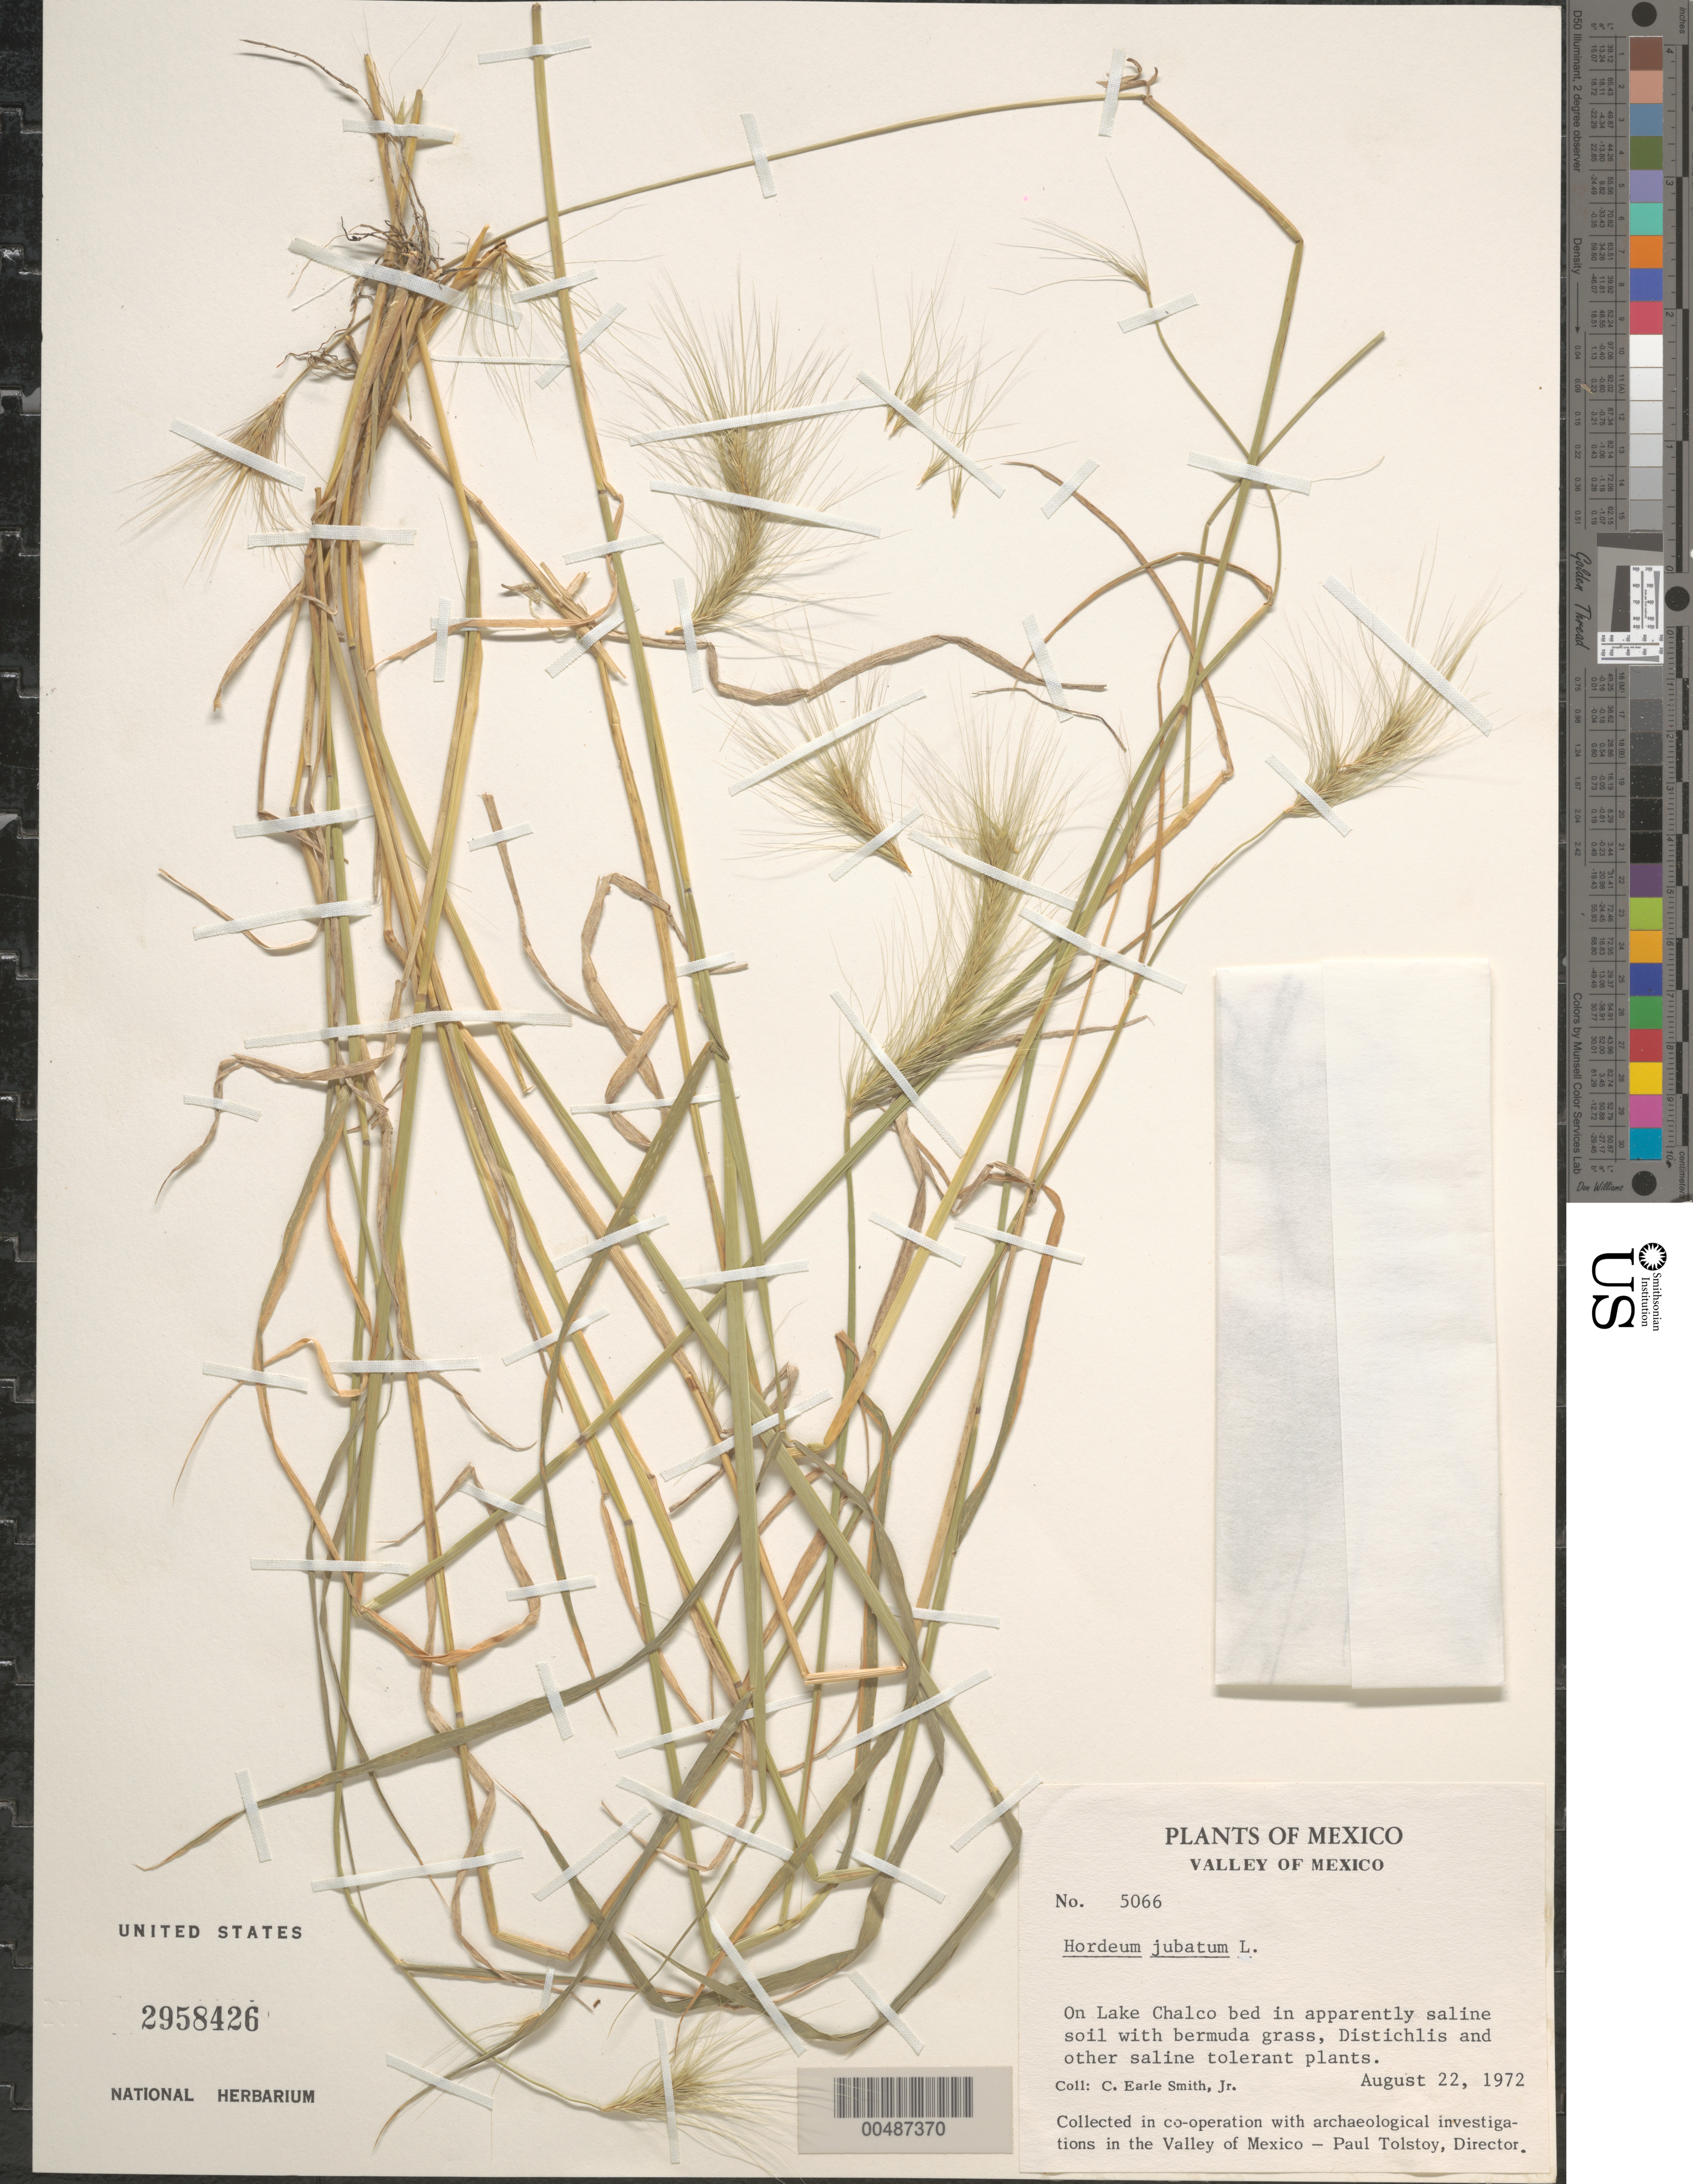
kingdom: Plantae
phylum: Tracheophyta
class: Liliopsida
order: Poales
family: Poaceae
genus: Hordeum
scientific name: Hordeum jubatum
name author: L.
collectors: C. E. Smith Jr.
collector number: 5066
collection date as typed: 22 Aug 1972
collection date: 1972-08-22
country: Mexico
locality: Valley of Mexico, on Lake Chalco bed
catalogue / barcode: US 2958426